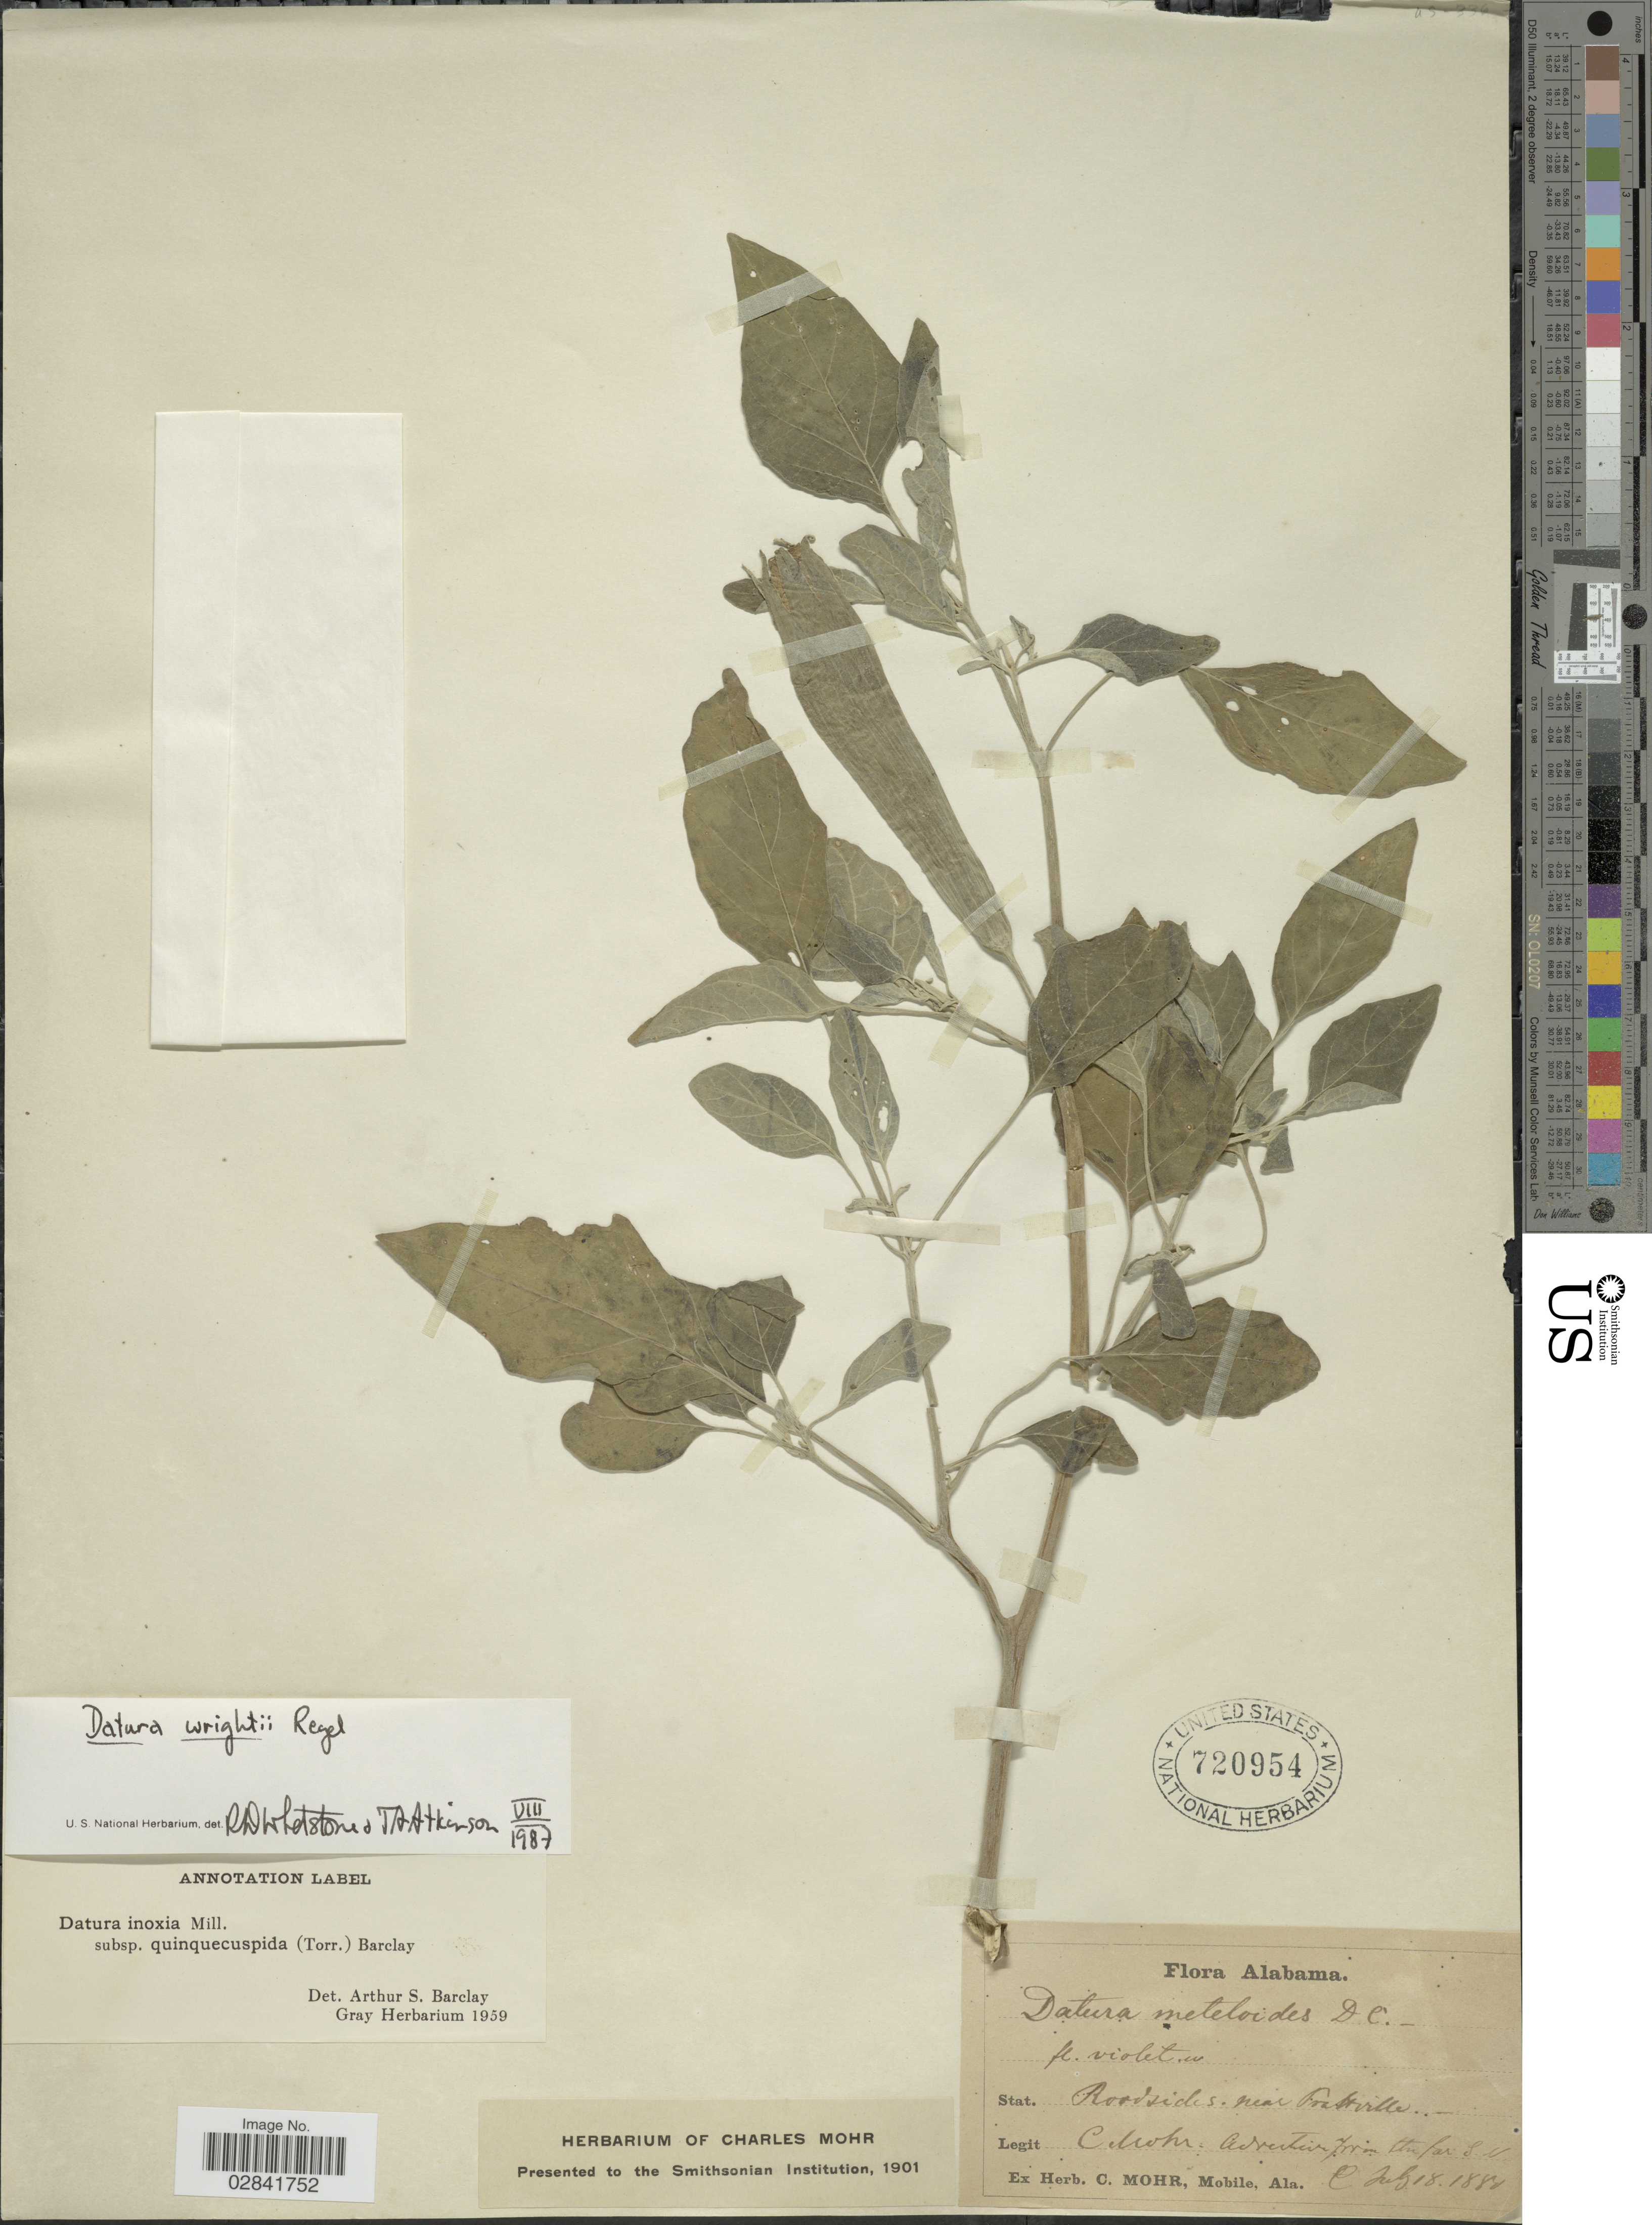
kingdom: Plantae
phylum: Tracheophyta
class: Magnoliopsida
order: Solanales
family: Solanaceae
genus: Datura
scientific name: Datura innoxia subsp. quinquecuspidata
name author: (Torr.) A.S. Barclay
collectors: Mohr, C. T. (herbarium)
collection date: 1884-07-18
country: United States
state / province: Alabama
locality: Roadsides near Prattville.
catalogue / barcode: US 720954